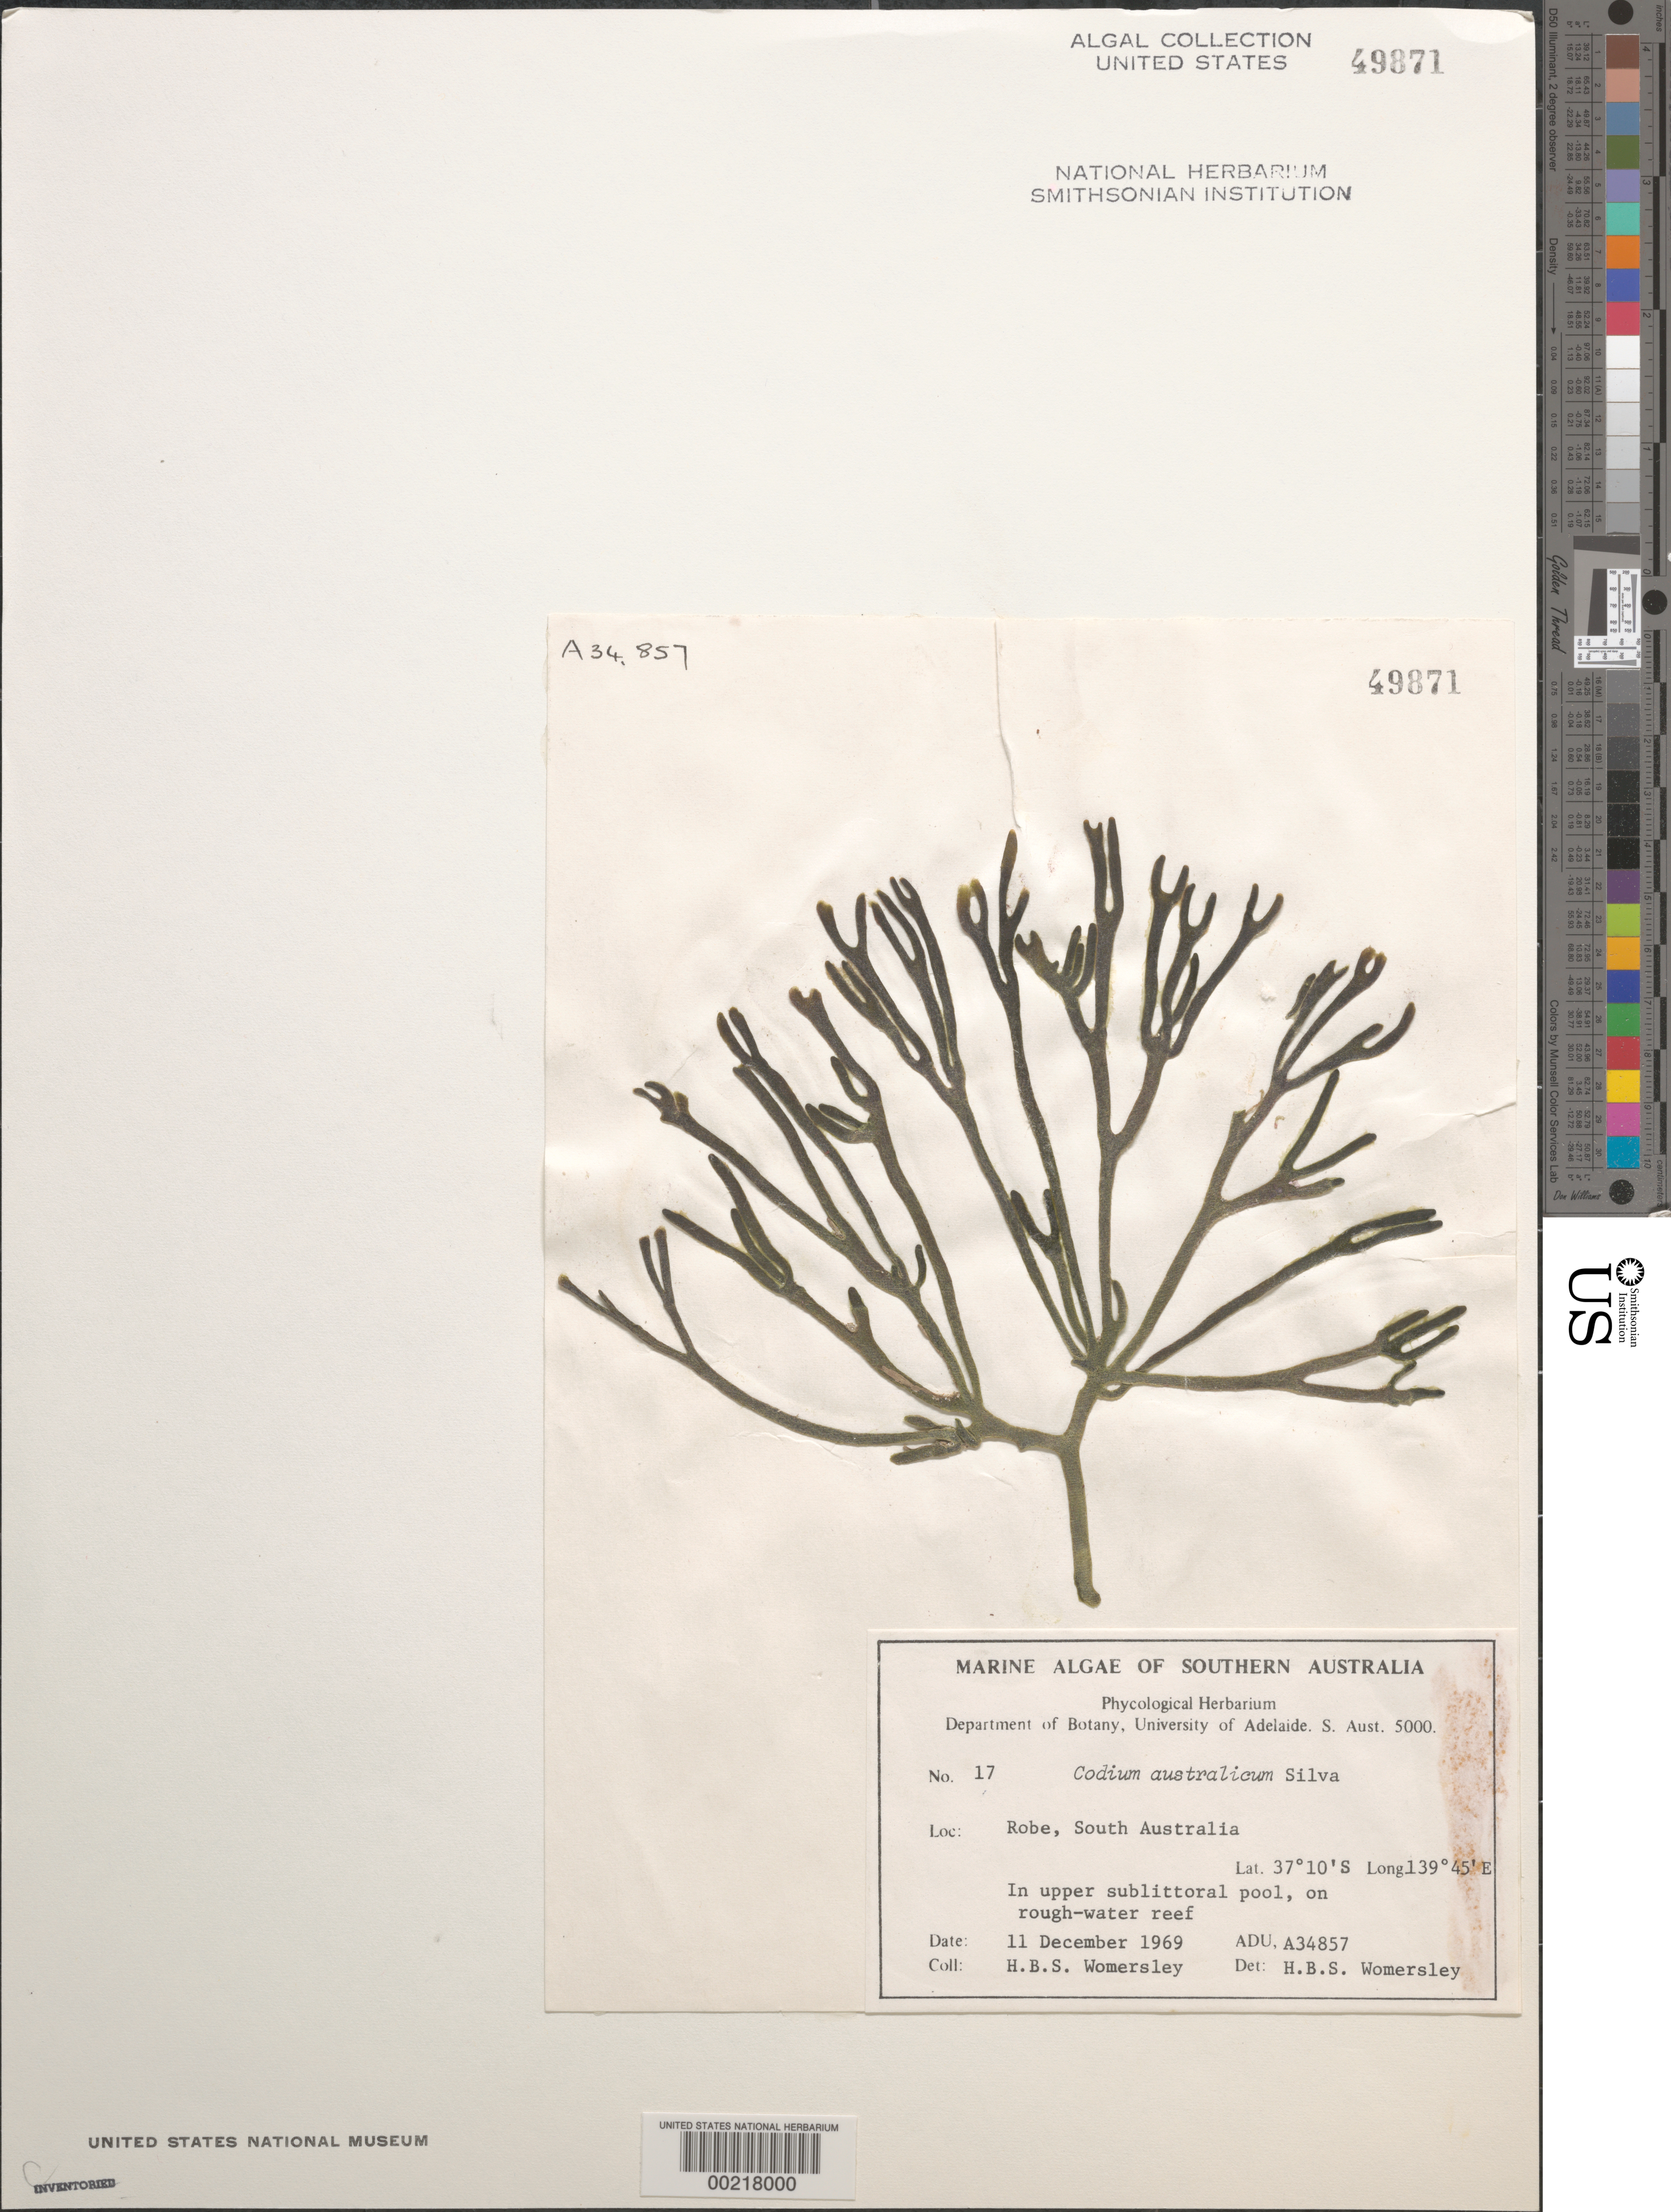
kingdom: Plantae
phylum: Chlorophyta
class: Ulvophyceae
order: Bryopsidales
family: Codiaceae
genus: Codium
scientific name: Codium australicum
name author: P.C. Silva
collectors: H. B. S. Womersley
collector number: ADU A34857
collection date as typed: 11 Dec 1969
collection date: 1969-12-11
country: Australia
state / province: South Australia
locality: Robe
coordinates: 37 10' S, 139 45' E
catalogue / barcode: US 49871